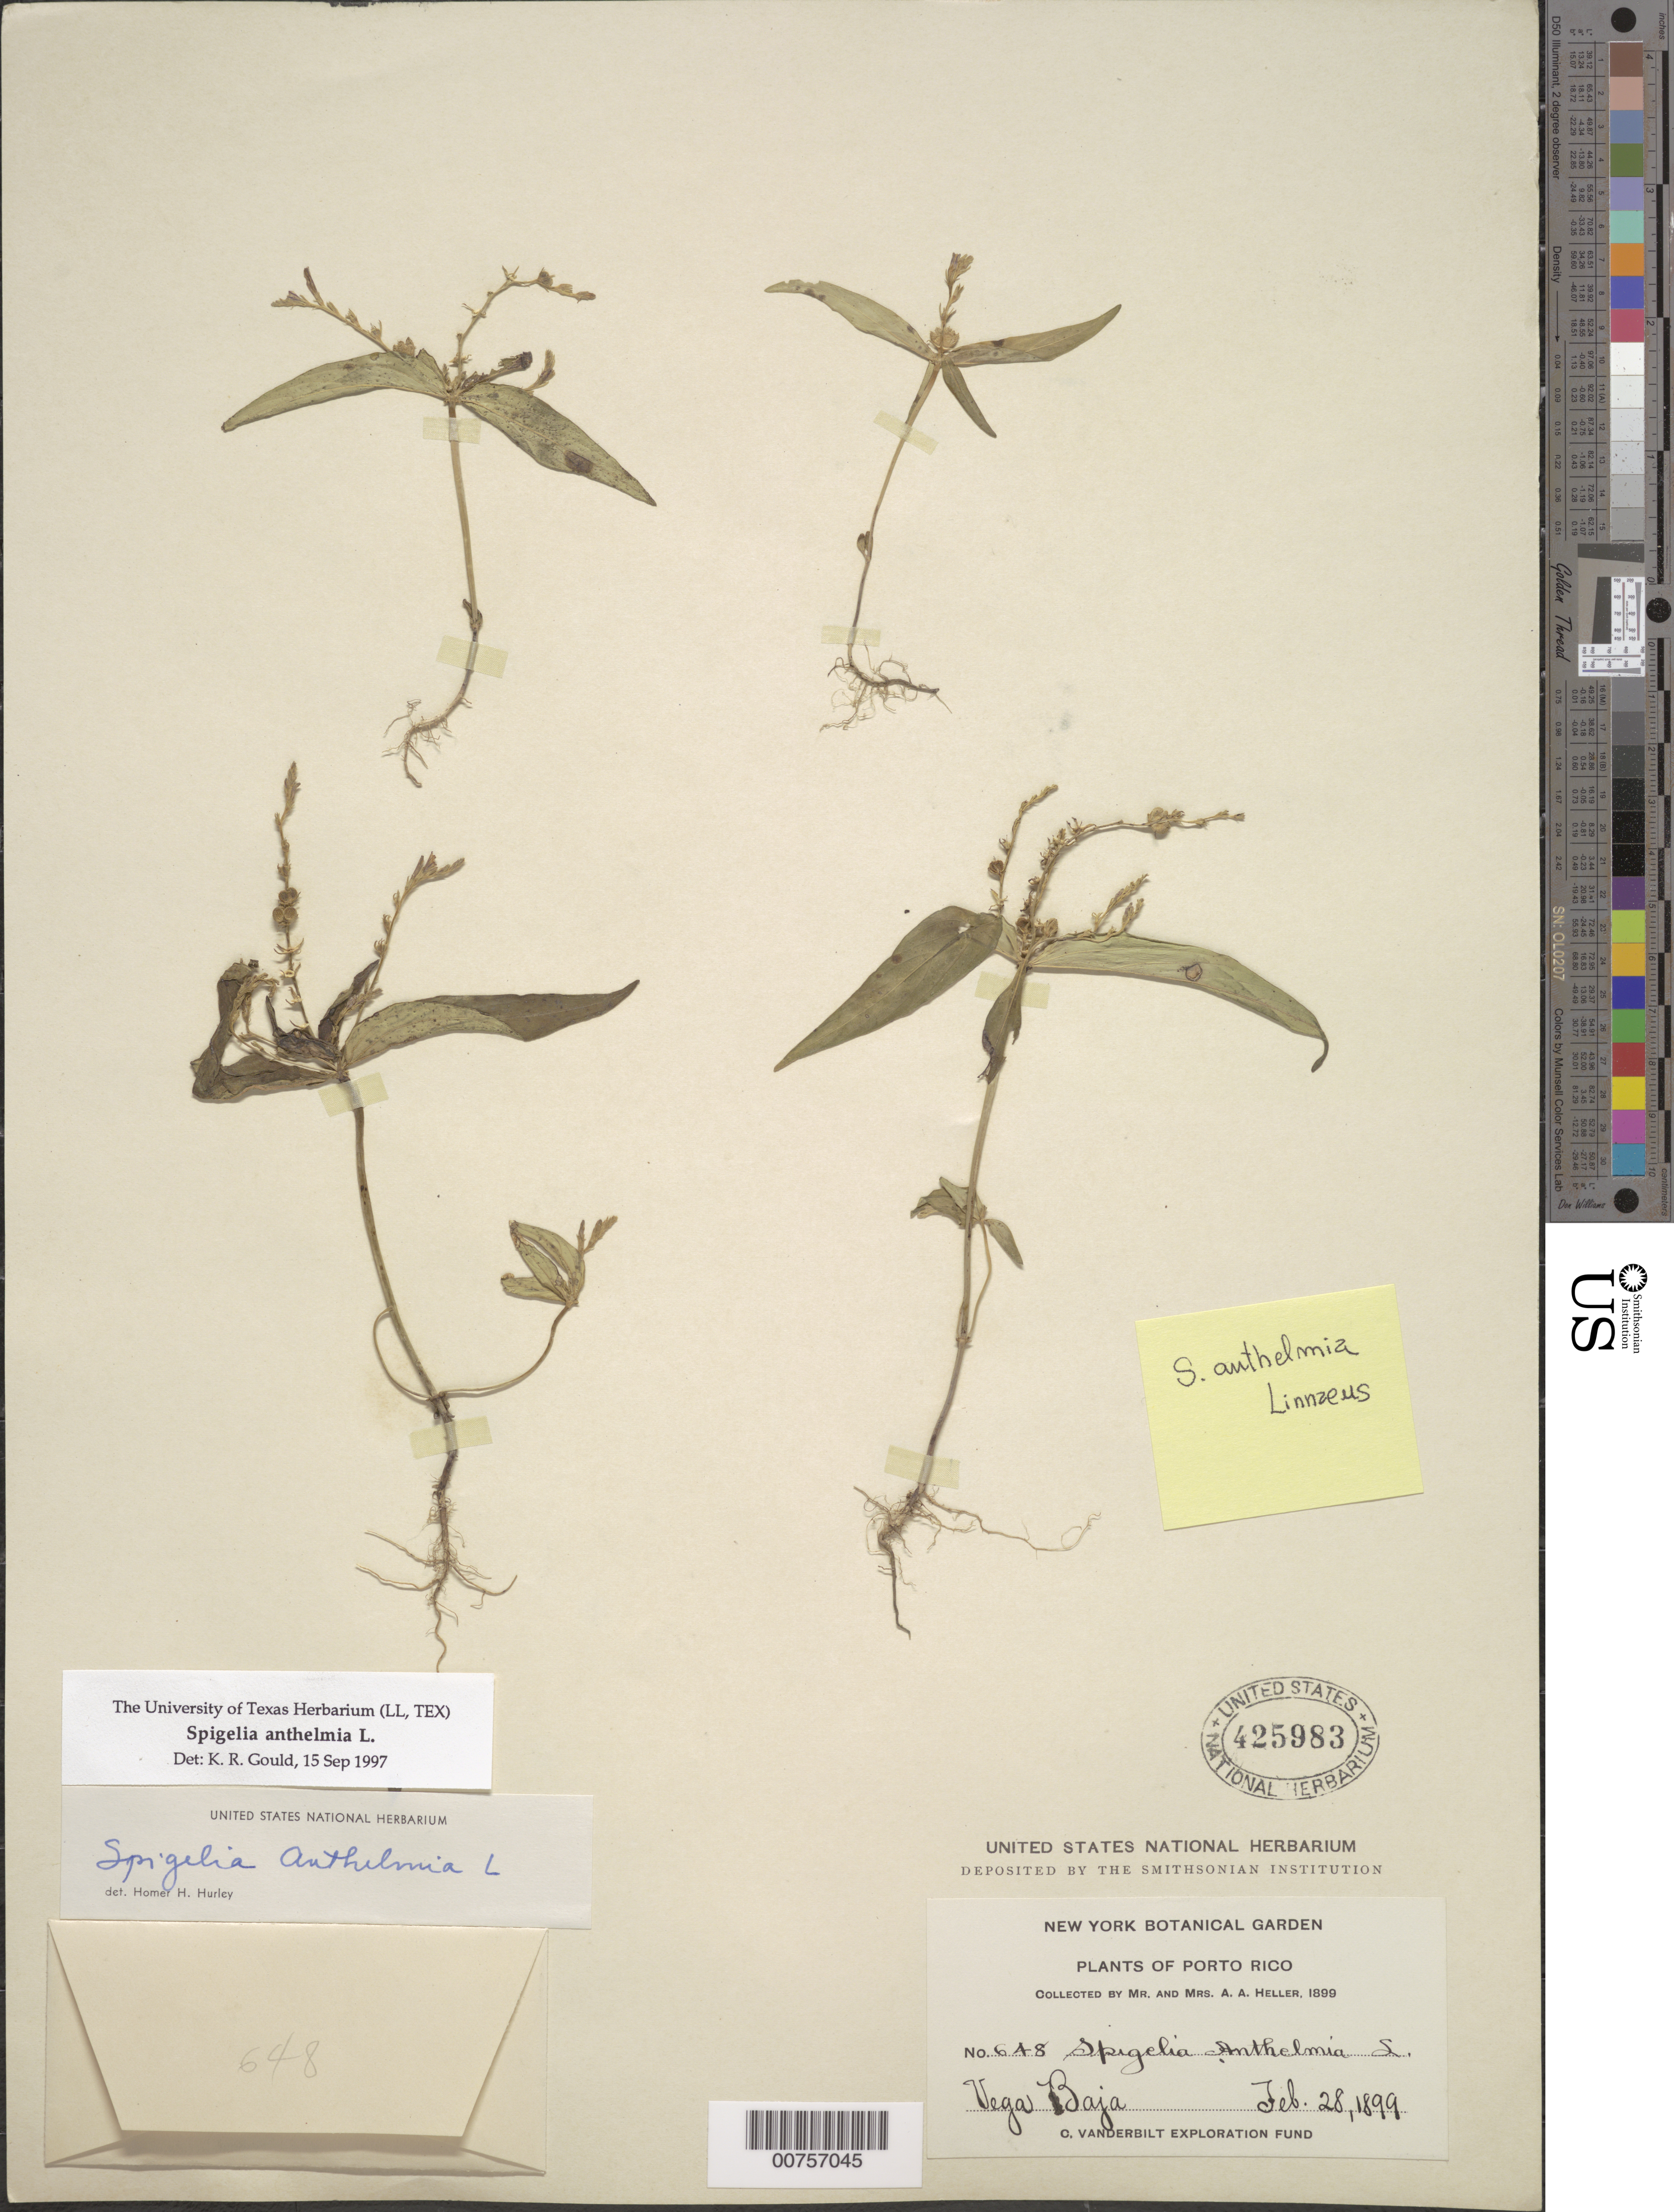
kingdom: Plantae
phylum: Tracheophyta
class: Magnoliopsida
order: Gentianales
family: Loganiaceae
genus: Spigelia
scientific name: Spigelia anthelmia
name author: L.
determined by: Gould, K. R.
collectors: A. A. Heller & E. G. Heller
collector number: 648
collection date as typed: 28 Feb 1899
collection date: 1899-02-28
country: Puerto Rico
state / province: Vega Baja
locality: Vega Baja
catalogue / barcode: US 425983